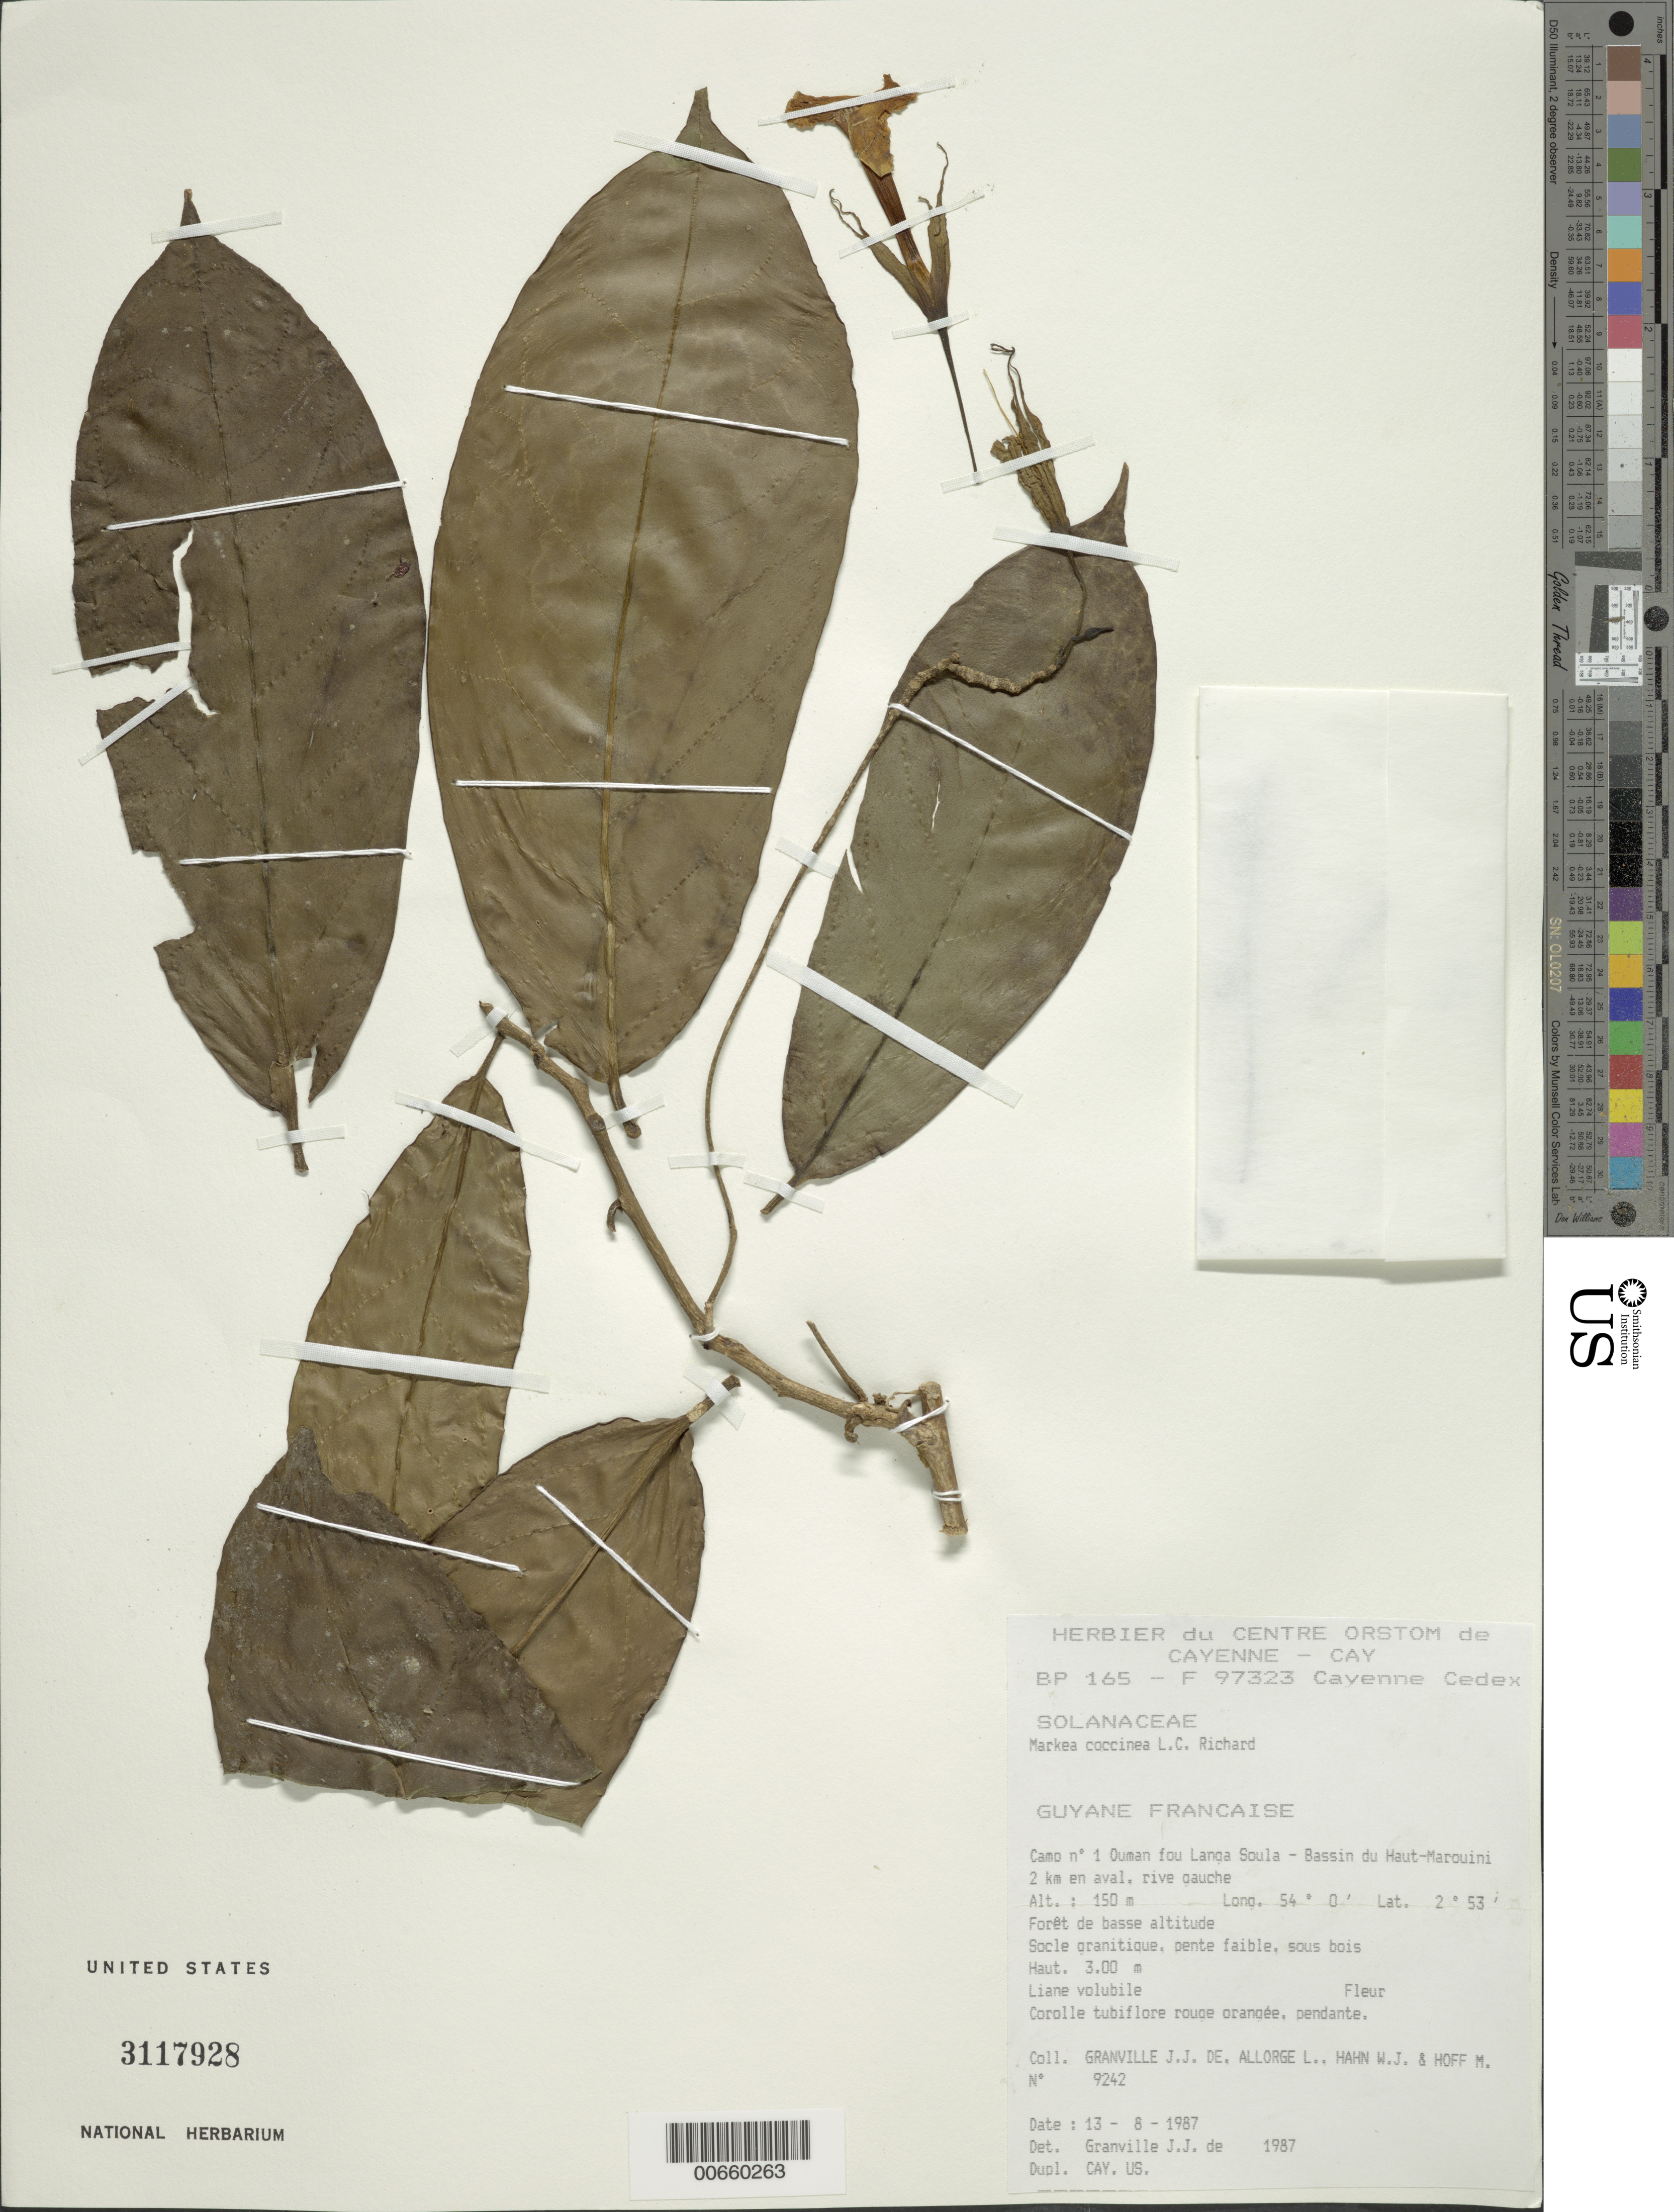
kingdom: Plantae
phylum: Tracheophyta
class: Magnoliopsida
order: Solanales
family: Solanaceae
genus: Markea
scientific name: Markea coccinea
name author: Rich.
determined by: Granville, J. J. de, (CAY), Institut de Recherche pour le Developpement (IRD) (FRENCH GUIANA)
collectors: J.-J. de Granville, L. Allorge, W. J. Hahn & M. Hoff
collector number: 9242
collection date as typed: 13-Aug-87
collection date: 1987-08-13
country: French Guiana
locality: Camp #1, Ouman fou Langa Soula, Bassin du Haut-Marouini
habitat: Forêt de basse altitude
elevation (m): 150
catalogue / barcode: US 3117928